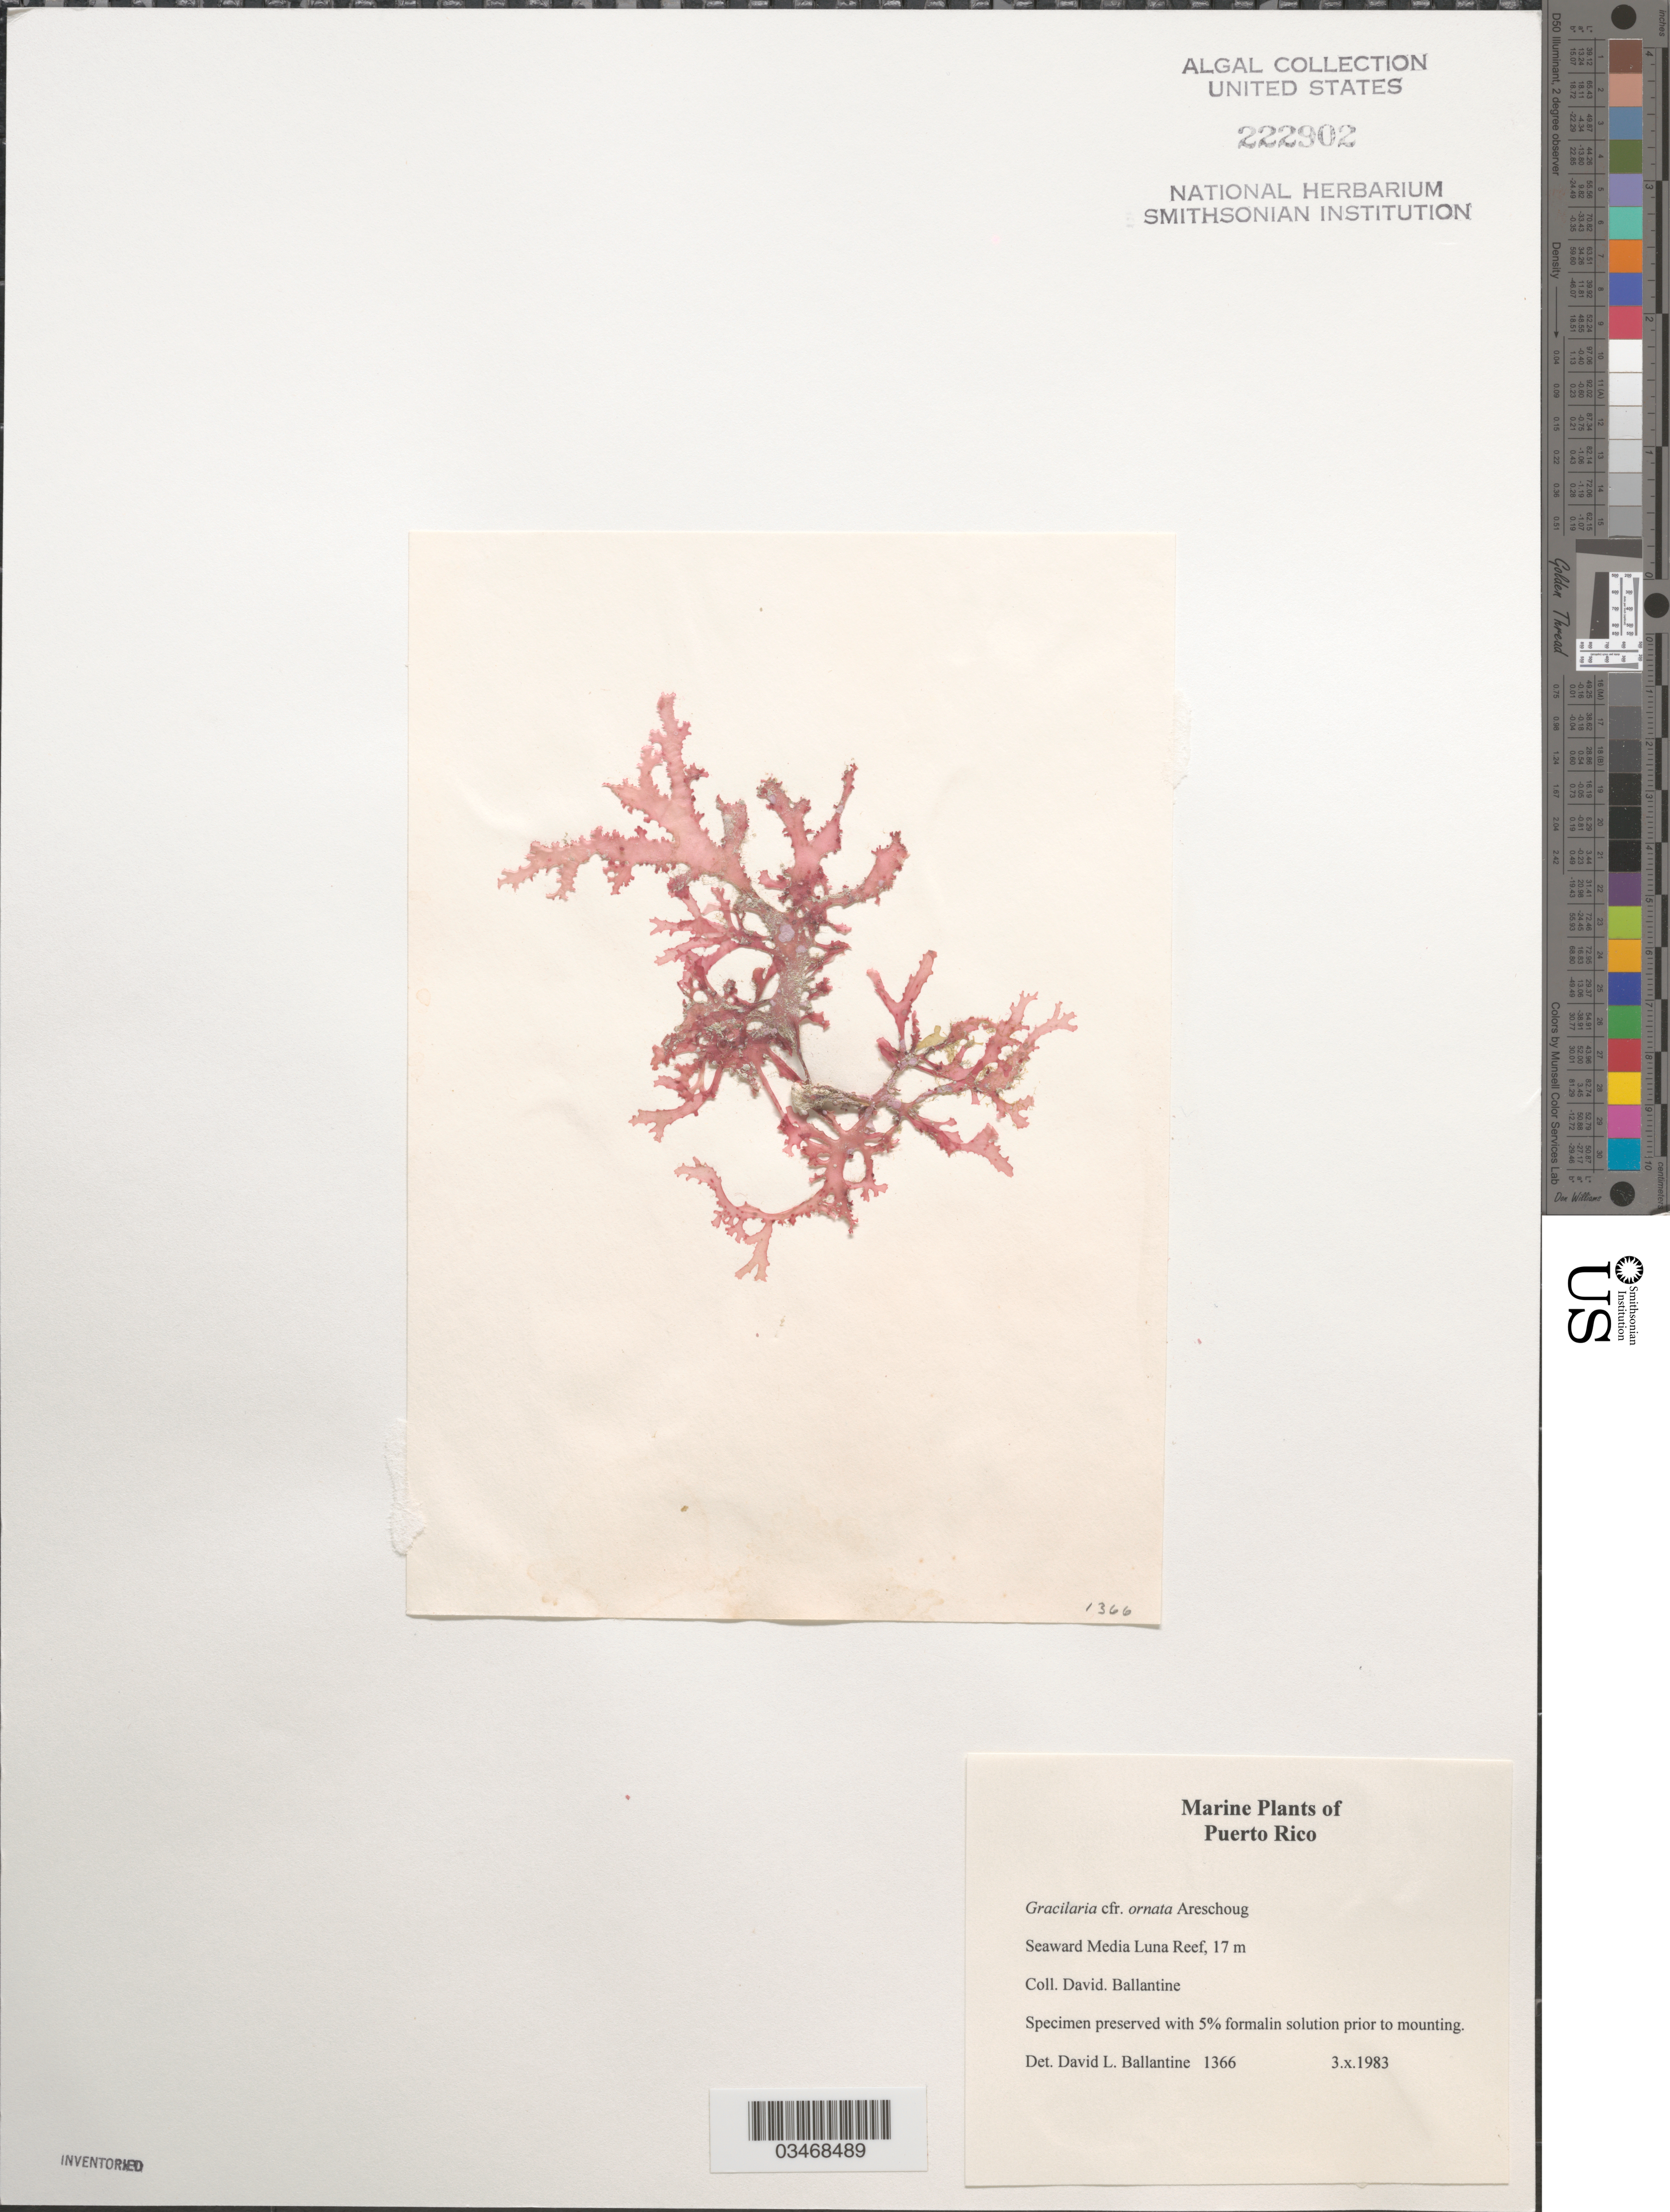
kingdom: Plantae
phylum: Rhodophyta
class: Florideophyceae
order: Gracilariales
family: Gracilariaceae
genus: Gracilaria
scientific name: Gracilaria ornata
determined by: Ballantine, D. L.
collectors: D.L. Ballantine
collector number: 1366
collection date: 1983-10-03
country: Puerto Rico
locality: Seaward Media Luna Reef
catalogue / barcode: US 222902